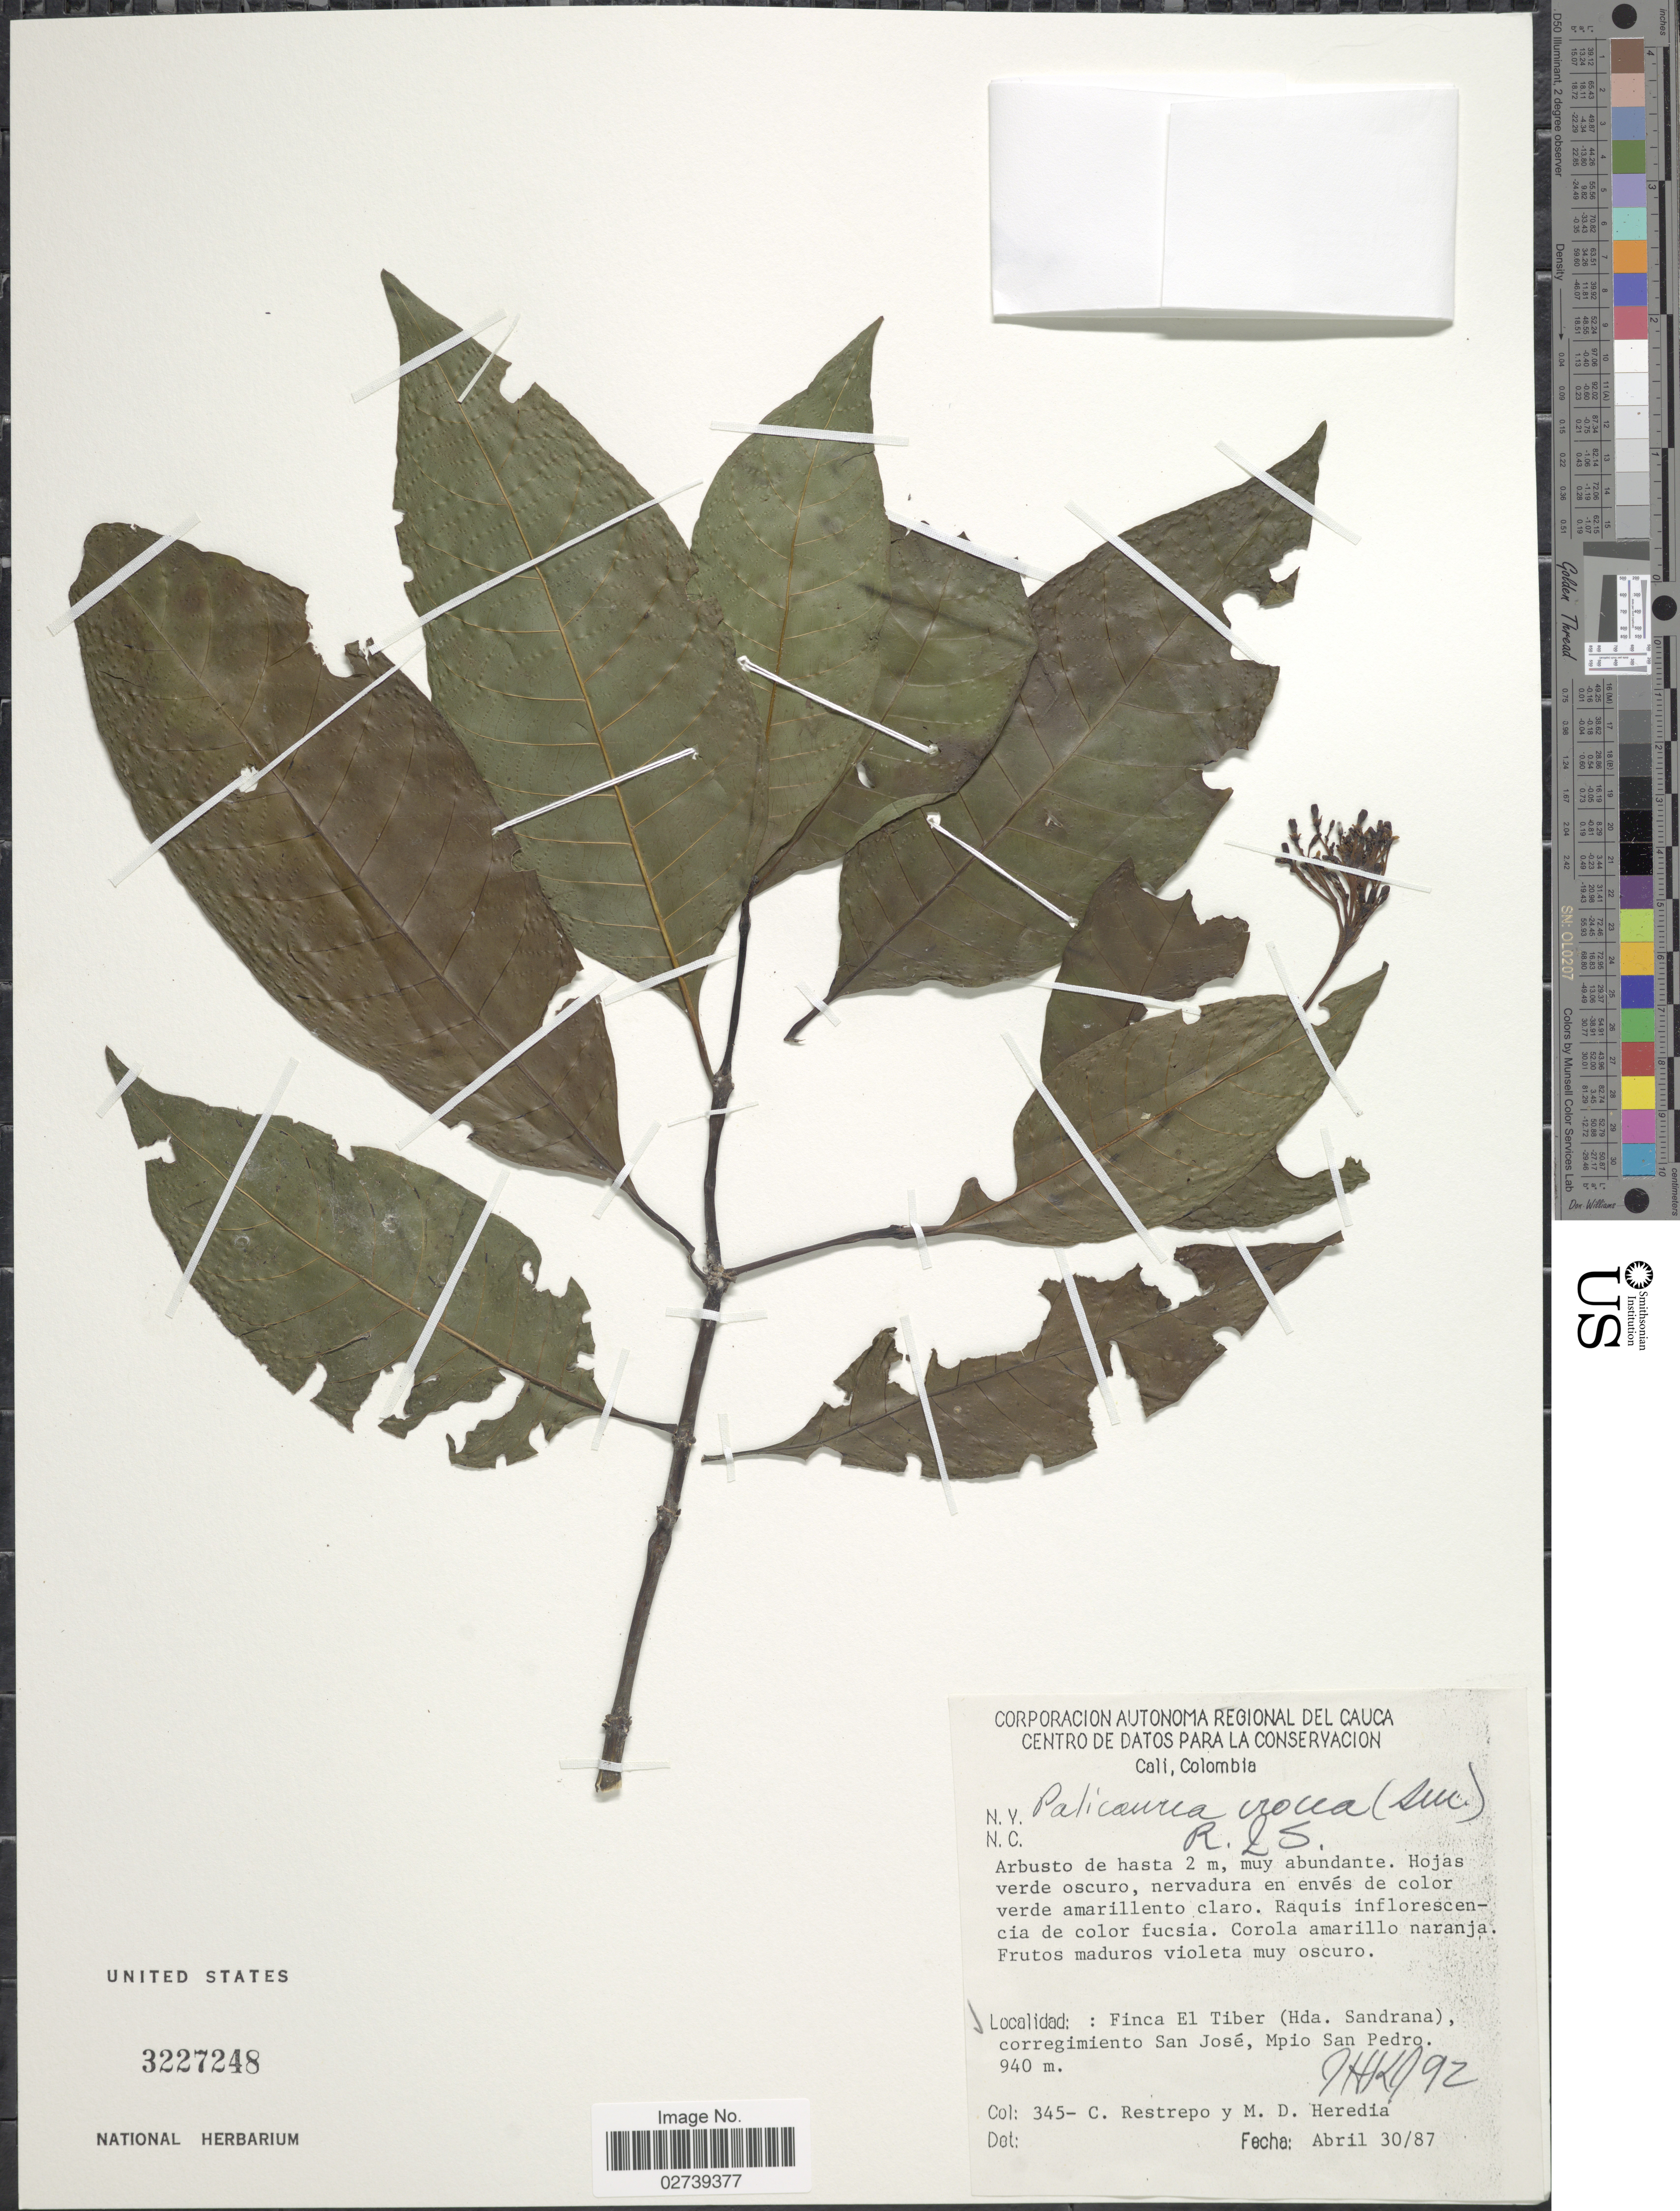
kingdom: Plantae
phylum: Tracheophyta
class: Magnoliopsida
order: Gentianales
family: Rubiaceae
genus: Palicourea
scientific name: Palicourea crocea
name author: (Sw.) Schult.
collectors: C. Restrepo & M. Heredia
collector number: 345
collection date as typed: Transcribed d/m/y: 30/4/87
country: Colombia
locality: Finca El Tiber (Hda. Sandrana), corregimiento San Jose, Mpio San Pedro.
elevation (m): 940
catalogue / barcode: US 3227248